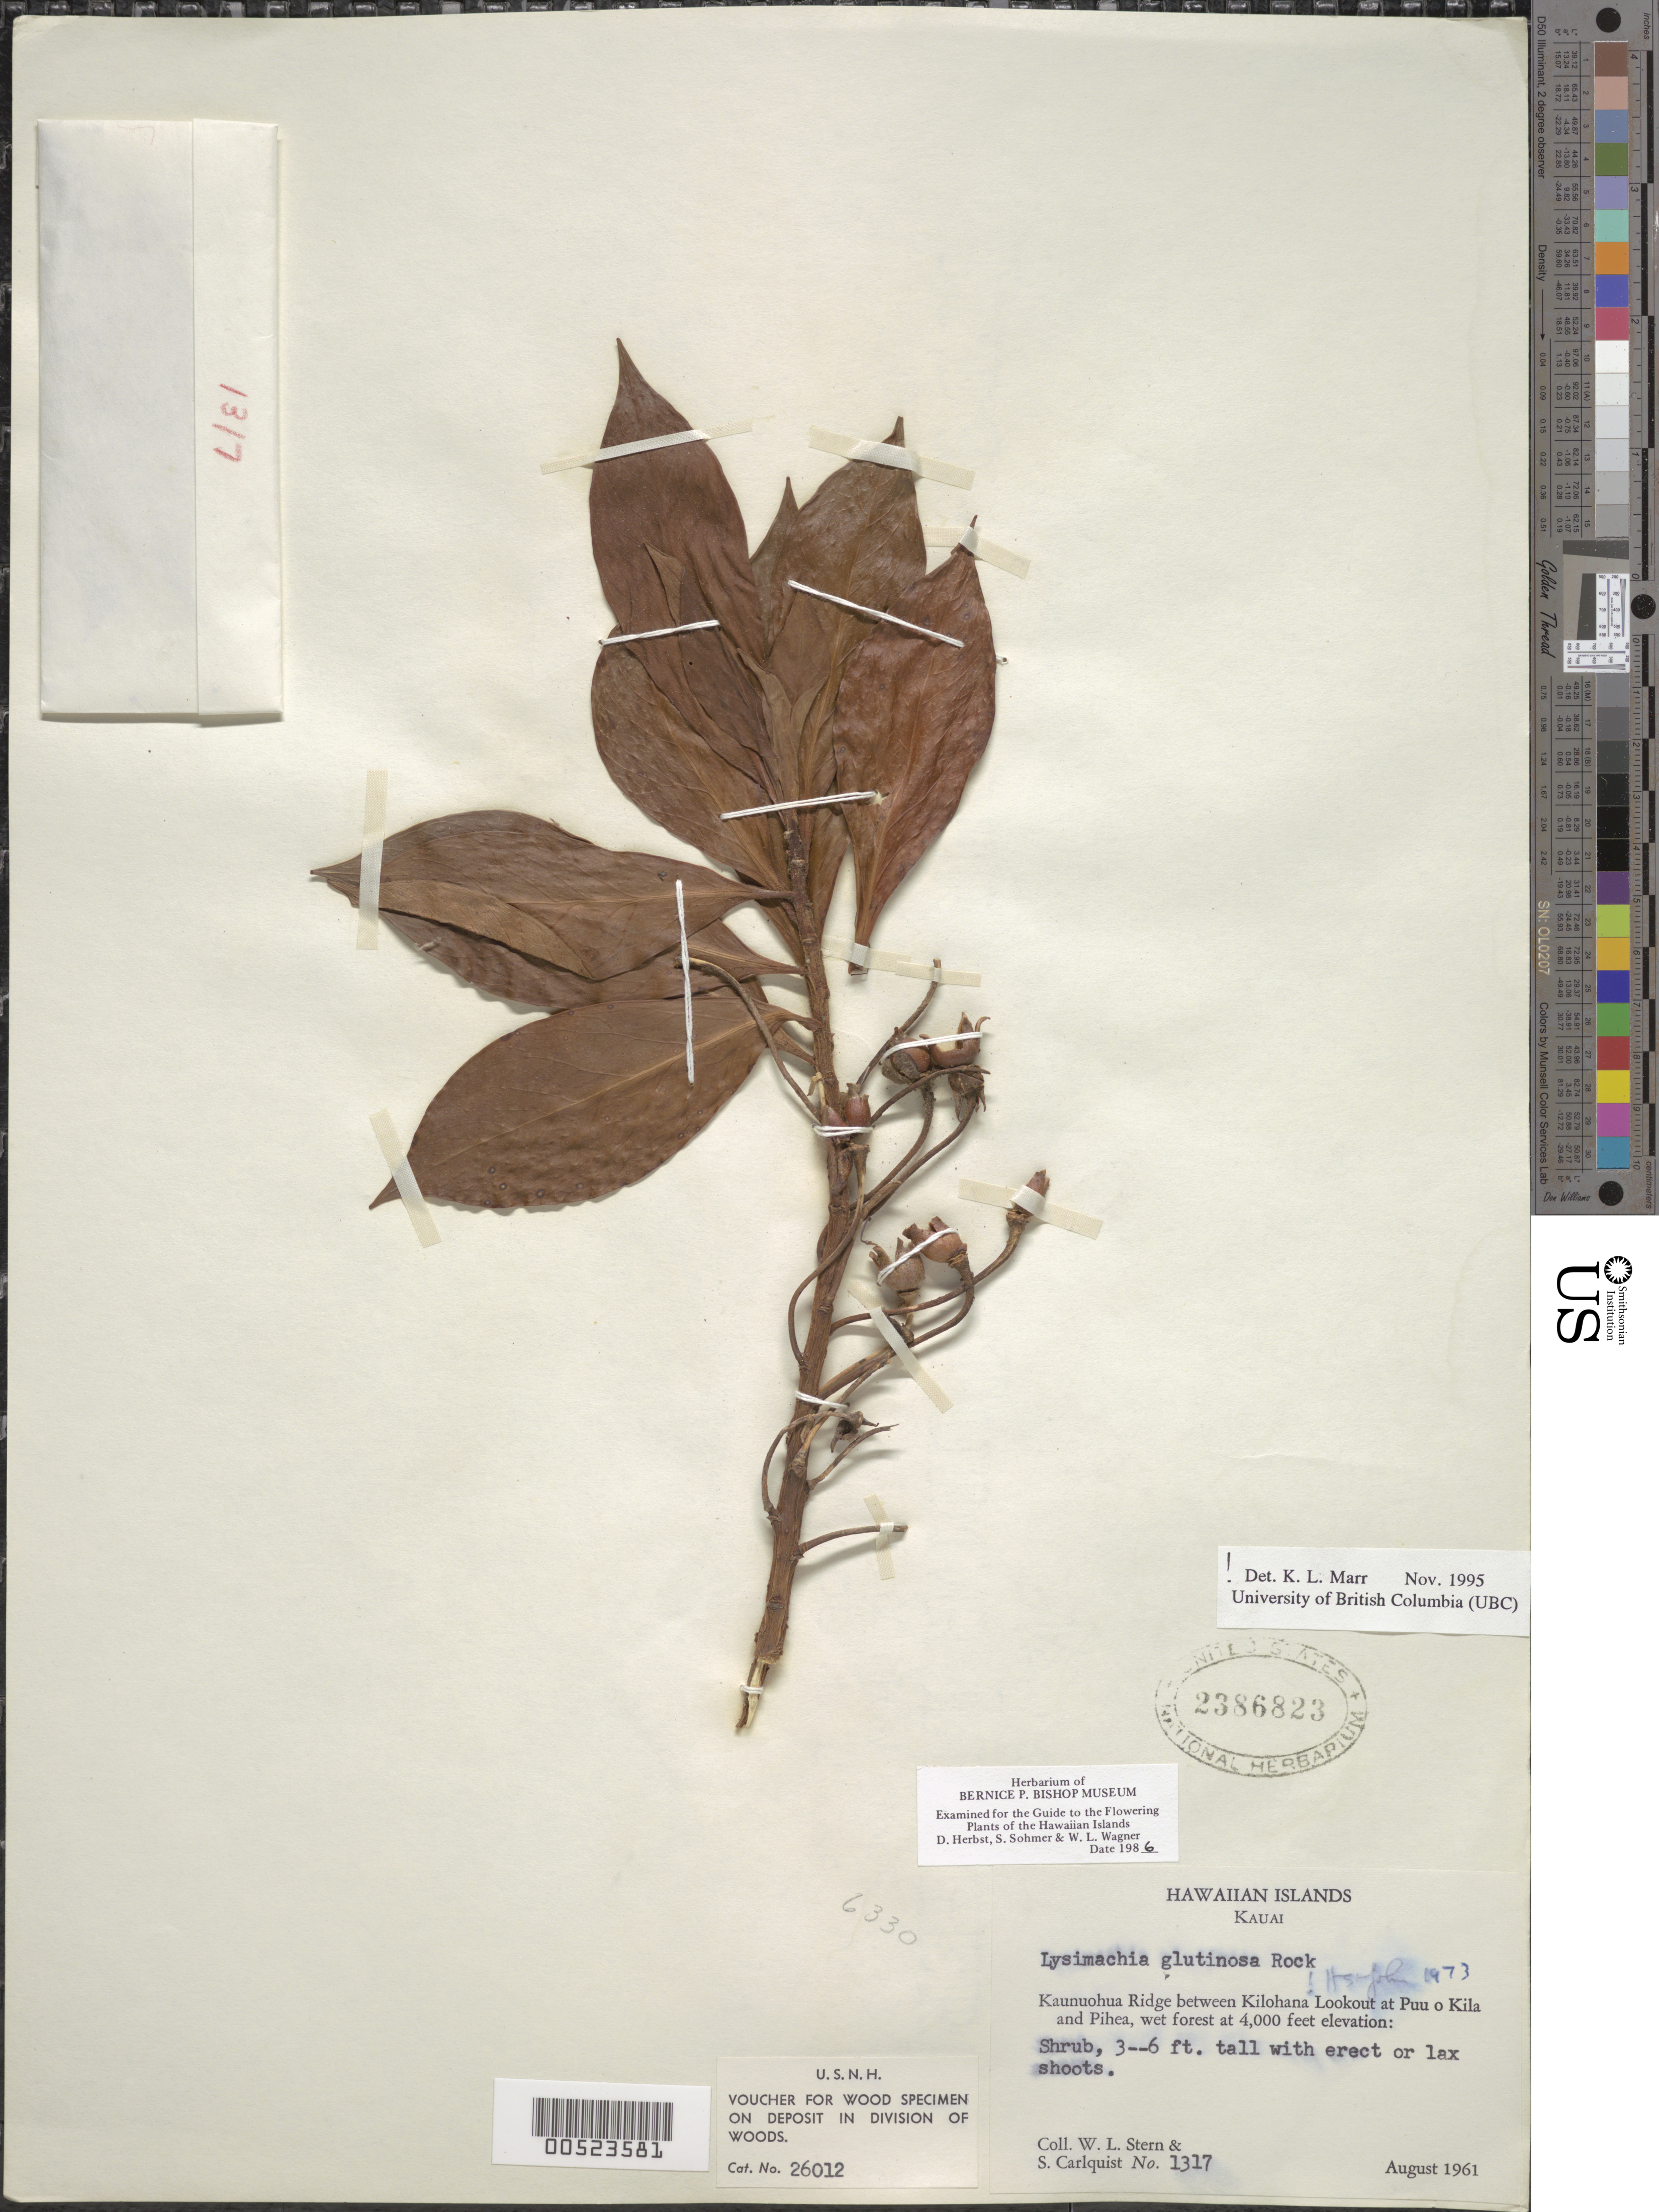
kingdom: Plantae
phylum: Tracheophyta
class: Magnoliopsida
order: Ericales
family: Primulaceae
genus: Lysimachia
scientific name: Lysimachia glutinosa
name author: Rock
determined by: Marr, K. L.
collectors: W. L. Stern & S. Carlquist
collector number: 1317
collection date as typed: Aug 1961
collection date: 1961-08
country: United States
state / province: Hawaii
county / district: Kauai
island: Kaua'i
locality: Kaunuohua Ridge between Kilohana Lookout at Puu o Kila and Pihea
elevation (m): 1219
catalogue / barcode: US 2386823